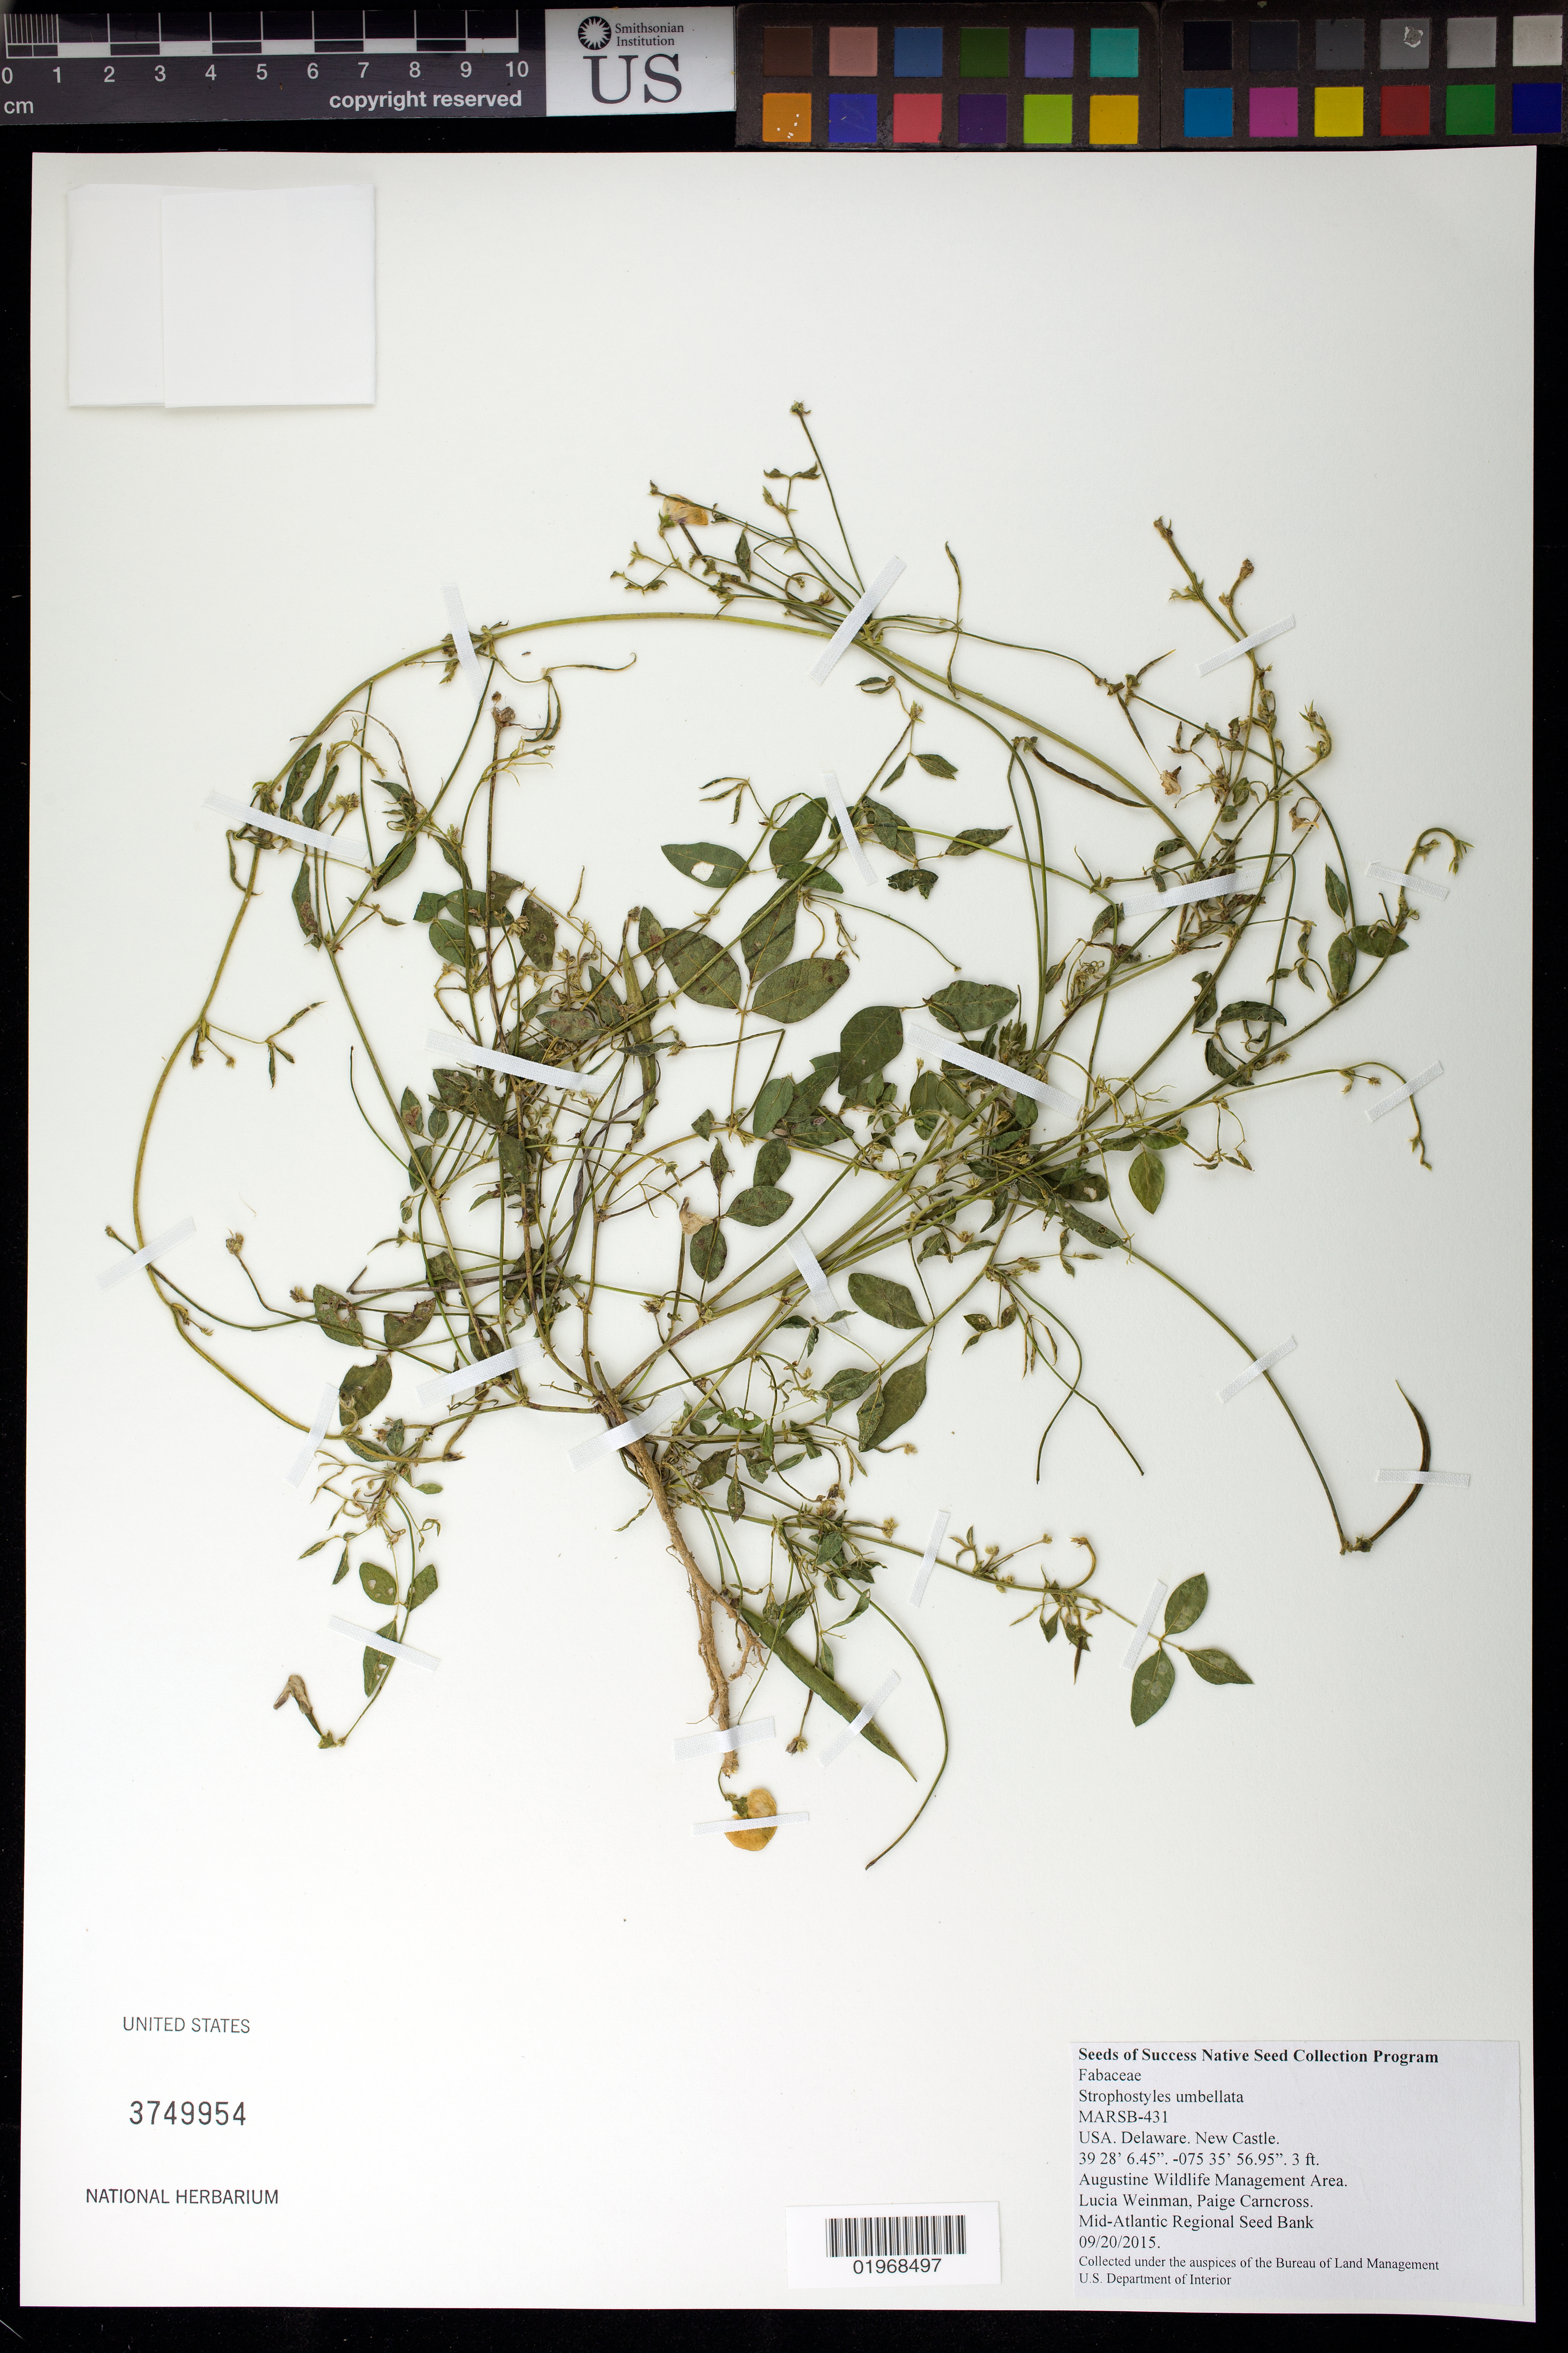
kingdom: Plantae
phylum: Tracheophyta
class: Magnoliopsida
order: Fabales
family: Fabaceae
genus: Strophostyles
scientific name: Strophostyles umbellata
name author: (Muhl. ex Willd.) Britton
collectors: L. Weinman & P. Carncross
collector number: MARSB-431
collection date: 2015-09-20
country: United States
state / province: Delaware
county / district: New Castle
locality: Augustine Wildlife Management Area.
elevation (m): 1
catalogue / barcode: US 3749954